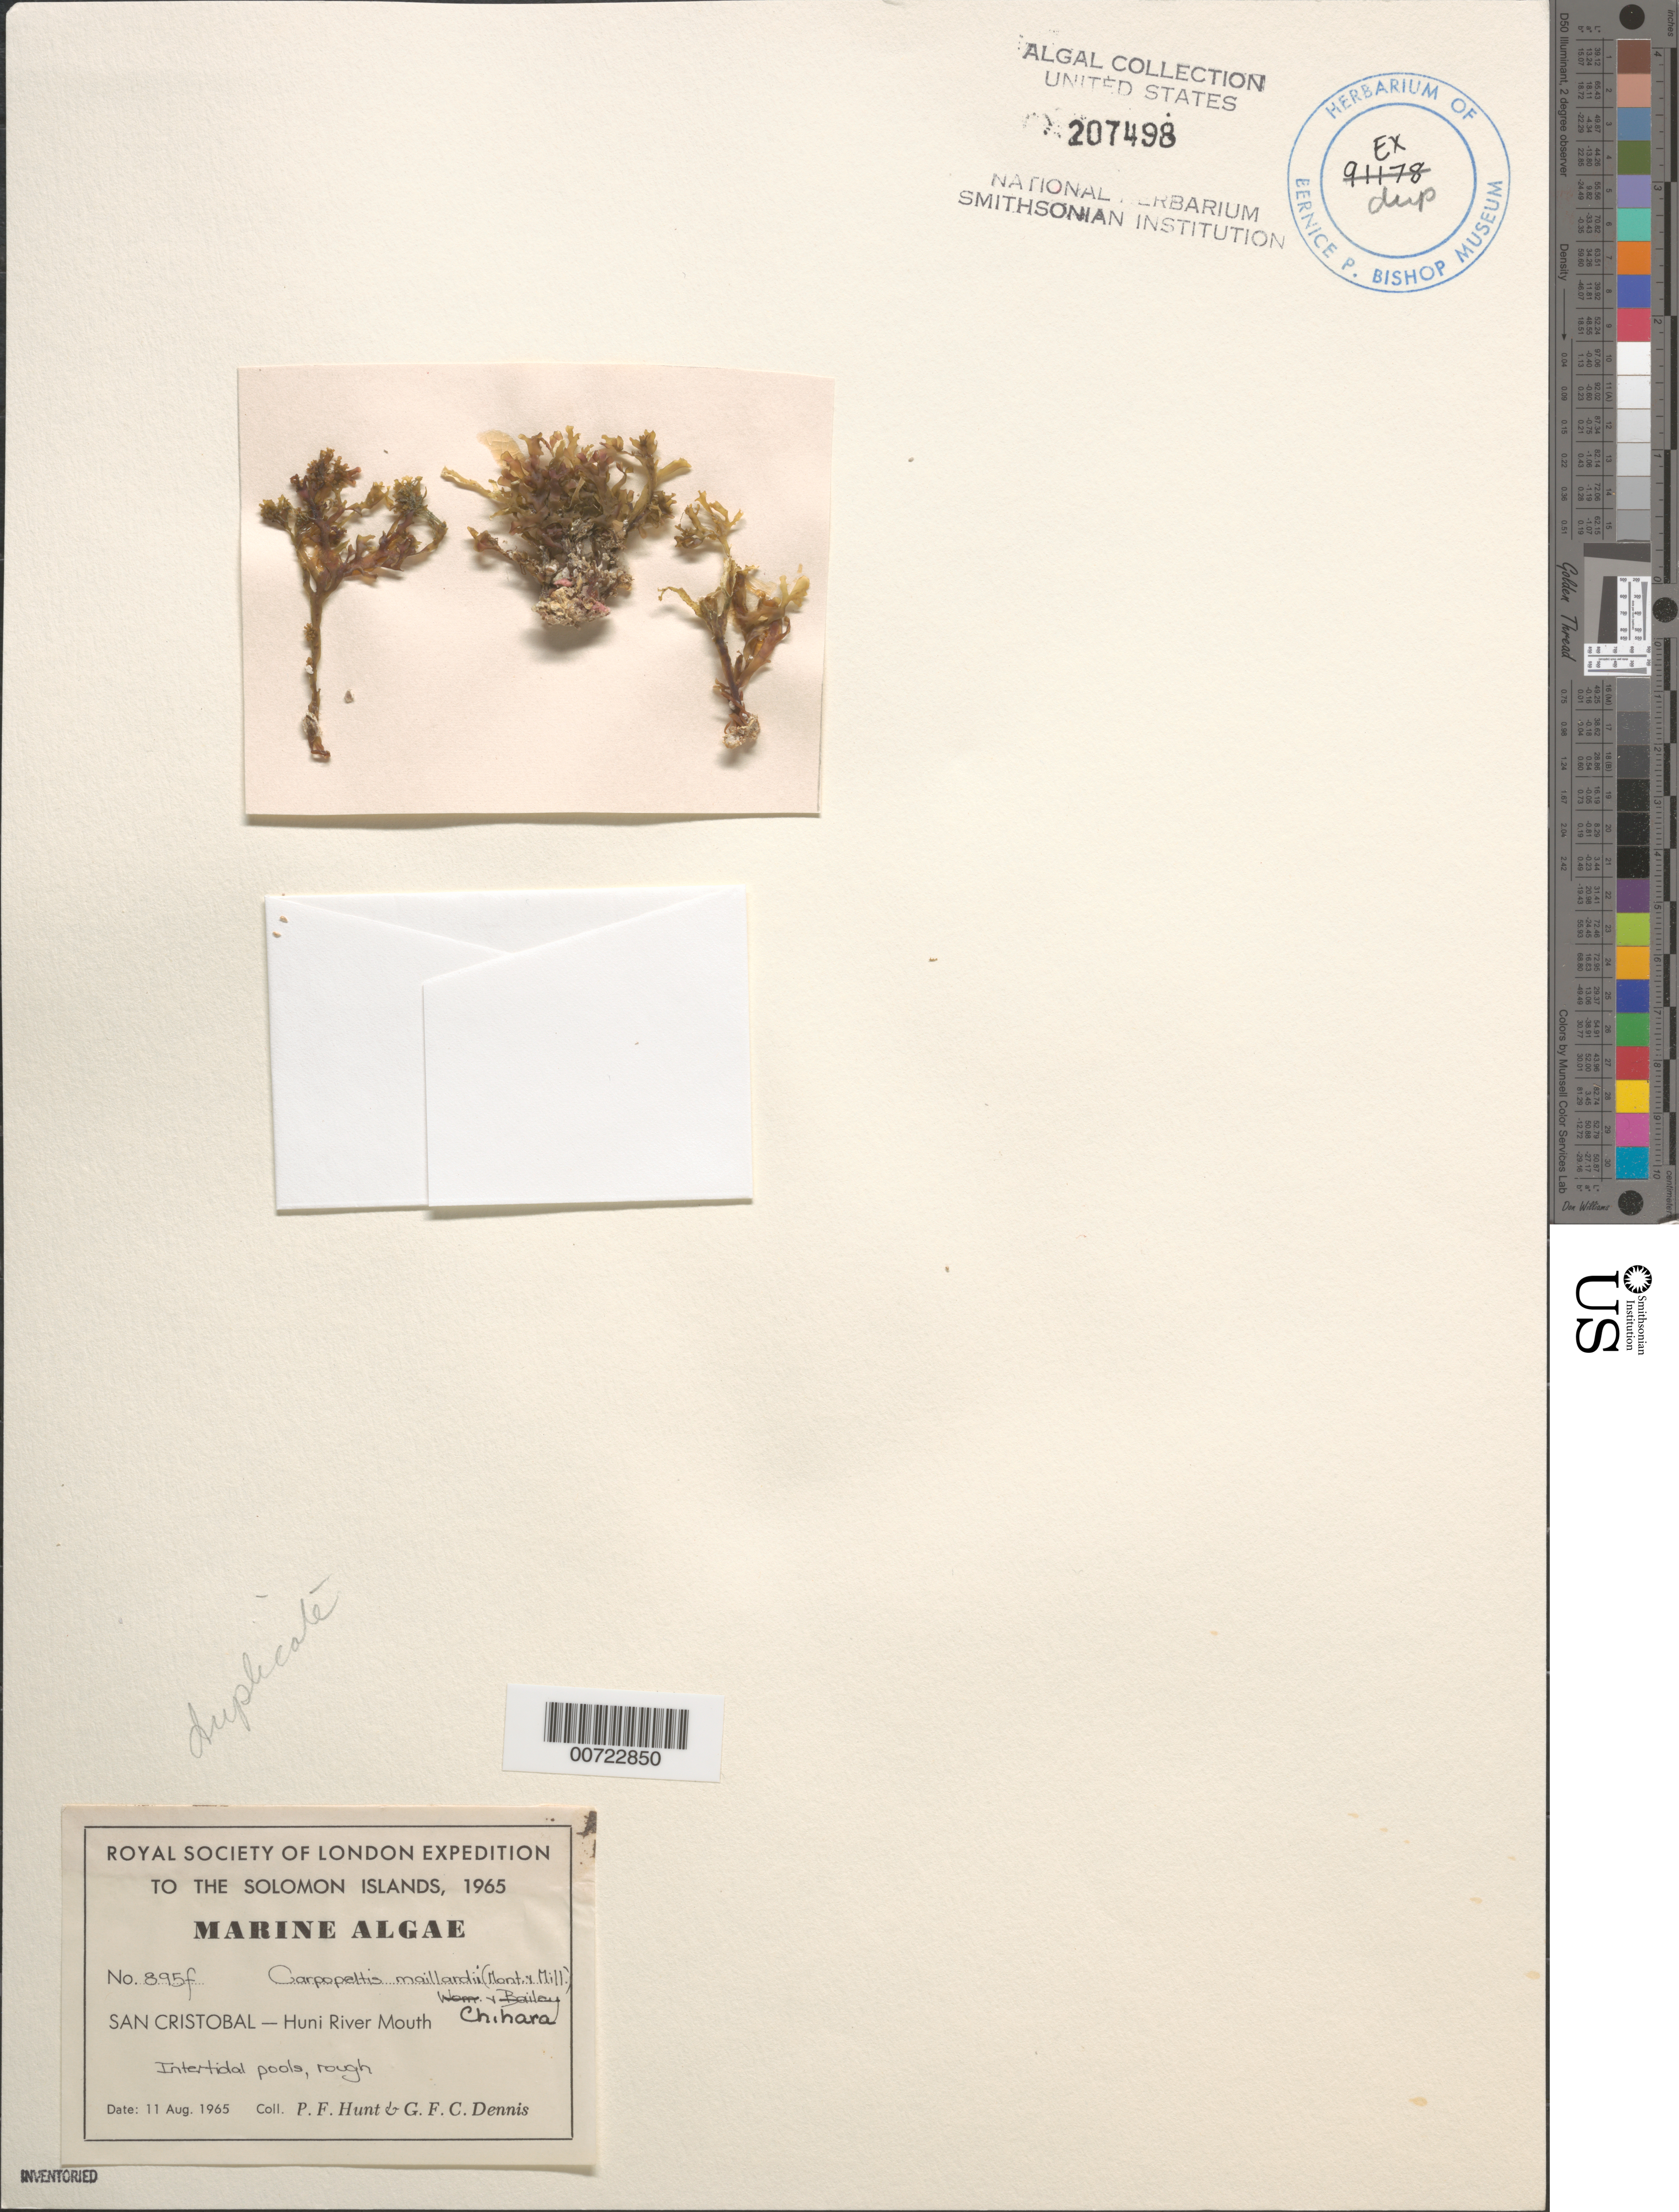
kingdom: Plantae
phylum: Rhodophyta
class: Florideophyceae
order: Halymeniales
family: Halymeniaceae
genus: Yonagunia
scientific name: Yonagunia maillardii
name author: (Montagne & Maillardet) S.-M. Lin et al.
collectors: P. F. Hunt & G. Dennis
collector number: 895f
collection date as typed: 11 Aug 1965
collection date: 1965-08-11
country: Solomon Islands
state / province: Makira-Ulawa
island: San Cristobal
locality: Huni River mouth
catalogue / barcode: US 207498